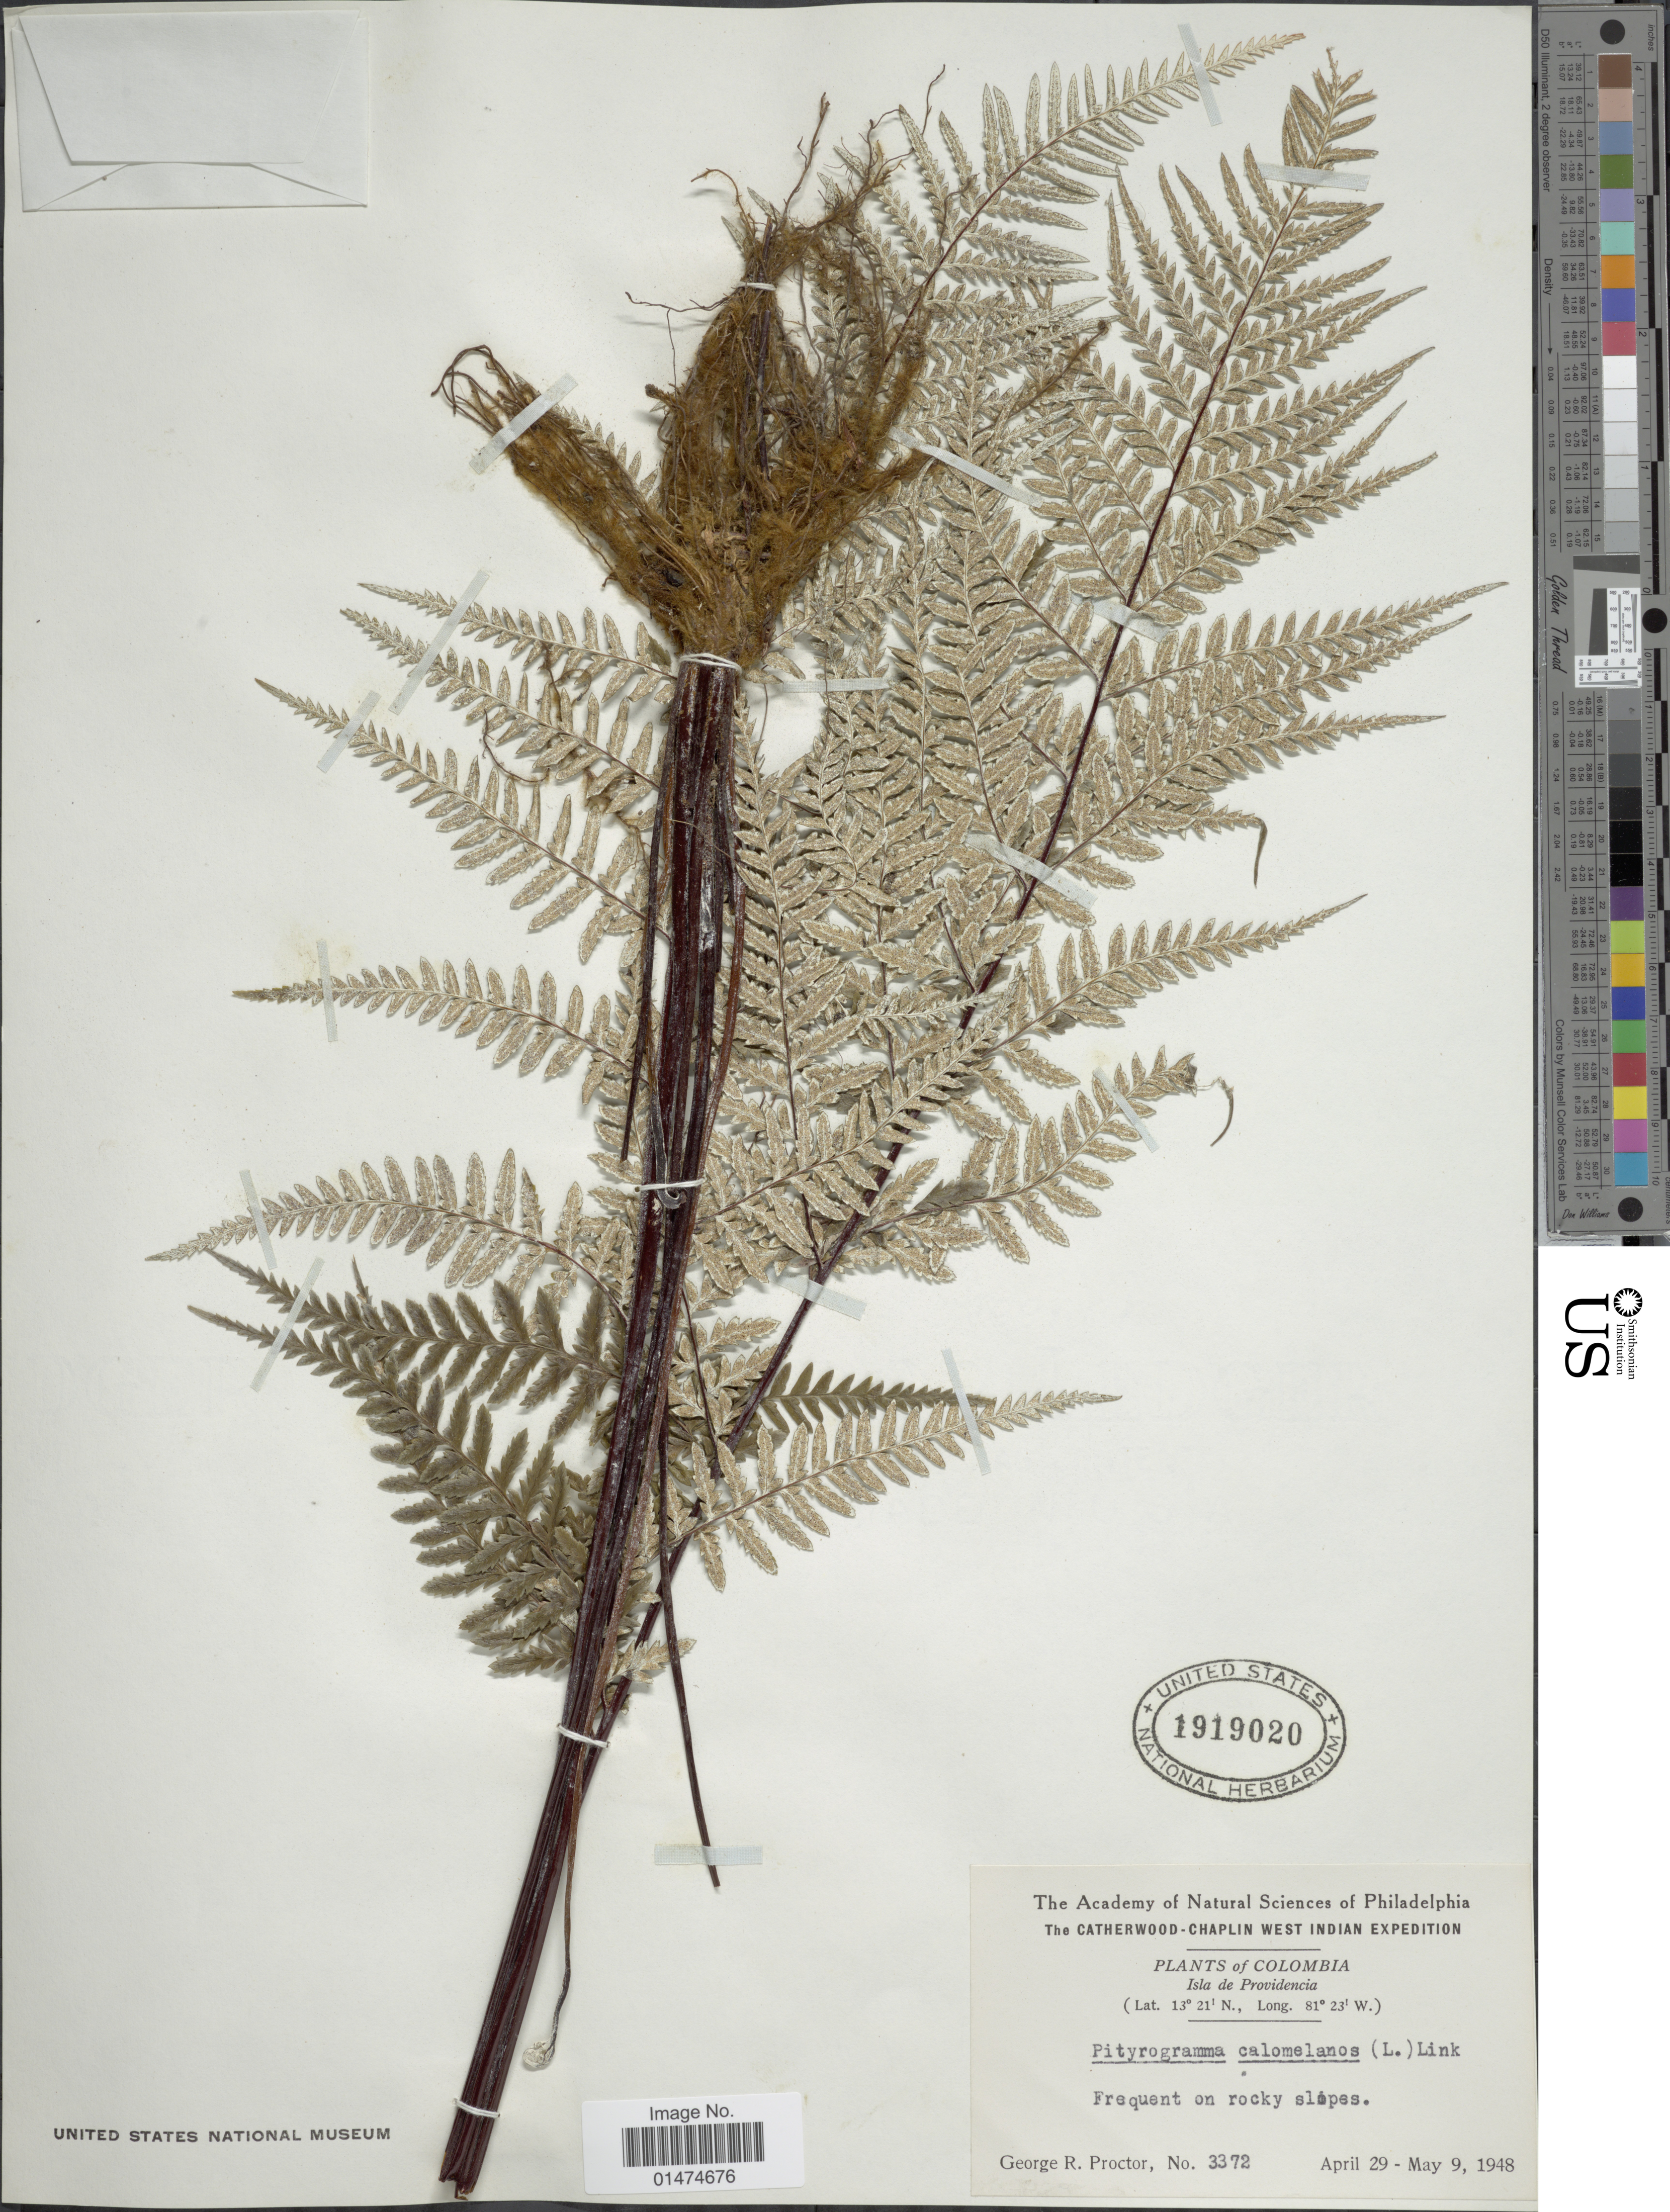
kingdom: Plantae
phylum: Tracheophyta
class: Polypodiopsida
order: Polypodiales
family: Pteridaceae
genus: Pityrogramma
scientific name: Pityrogramma calomelanos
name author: (L.) Link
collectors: G. R. Proctor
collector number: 3372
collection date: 1948-04-29/1948-05-09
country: Colombia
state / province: San Andres y Providencia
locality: Isla de Provindencia.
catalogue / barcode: US 1919020